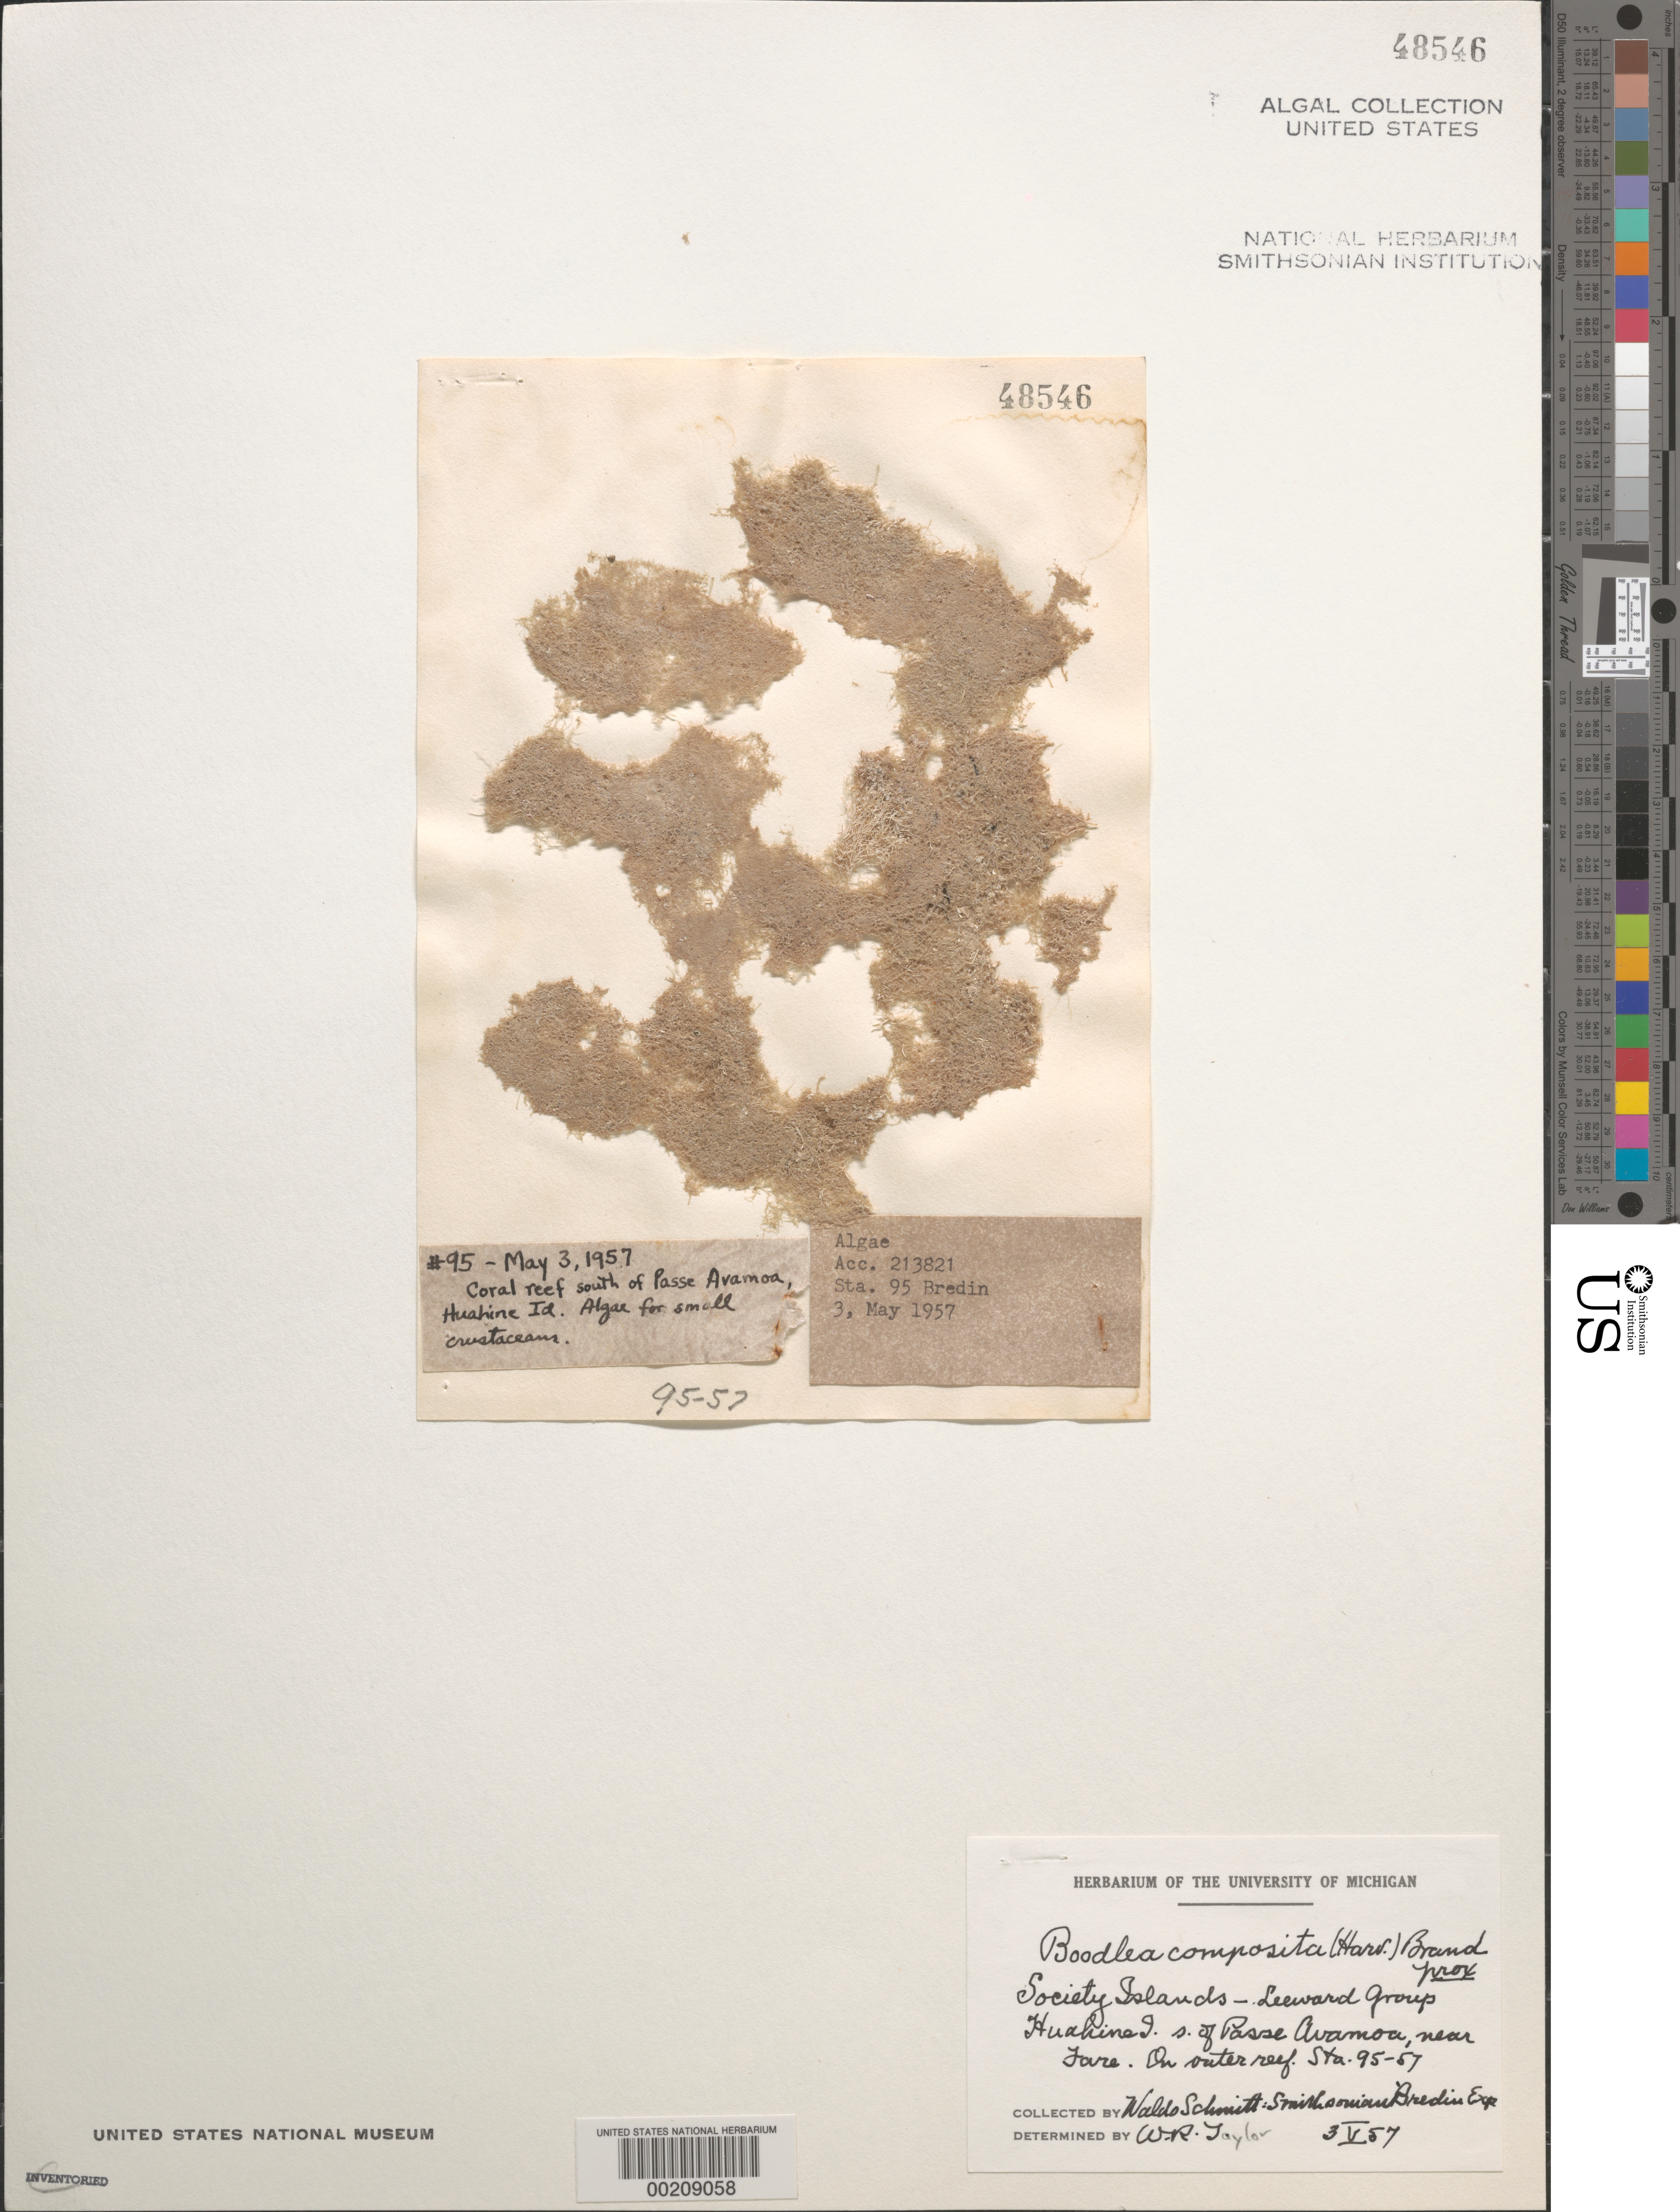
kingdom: Plantae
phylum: Chlorophyta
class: Ulvophyceae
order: Siphonocladales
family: Boodleaceae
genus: Boodlea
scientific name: Boodlea composita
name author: (Humb. & Humb.) Brand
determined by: Taylor, William R.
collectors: W. L. Schmitt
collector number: Station 95-57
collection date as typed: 03 May 1957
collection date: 1957-05-03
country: French Polynesia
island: Huahine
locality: Huahine, south of Passe Avamoa, near Fare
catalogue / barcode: US 48546